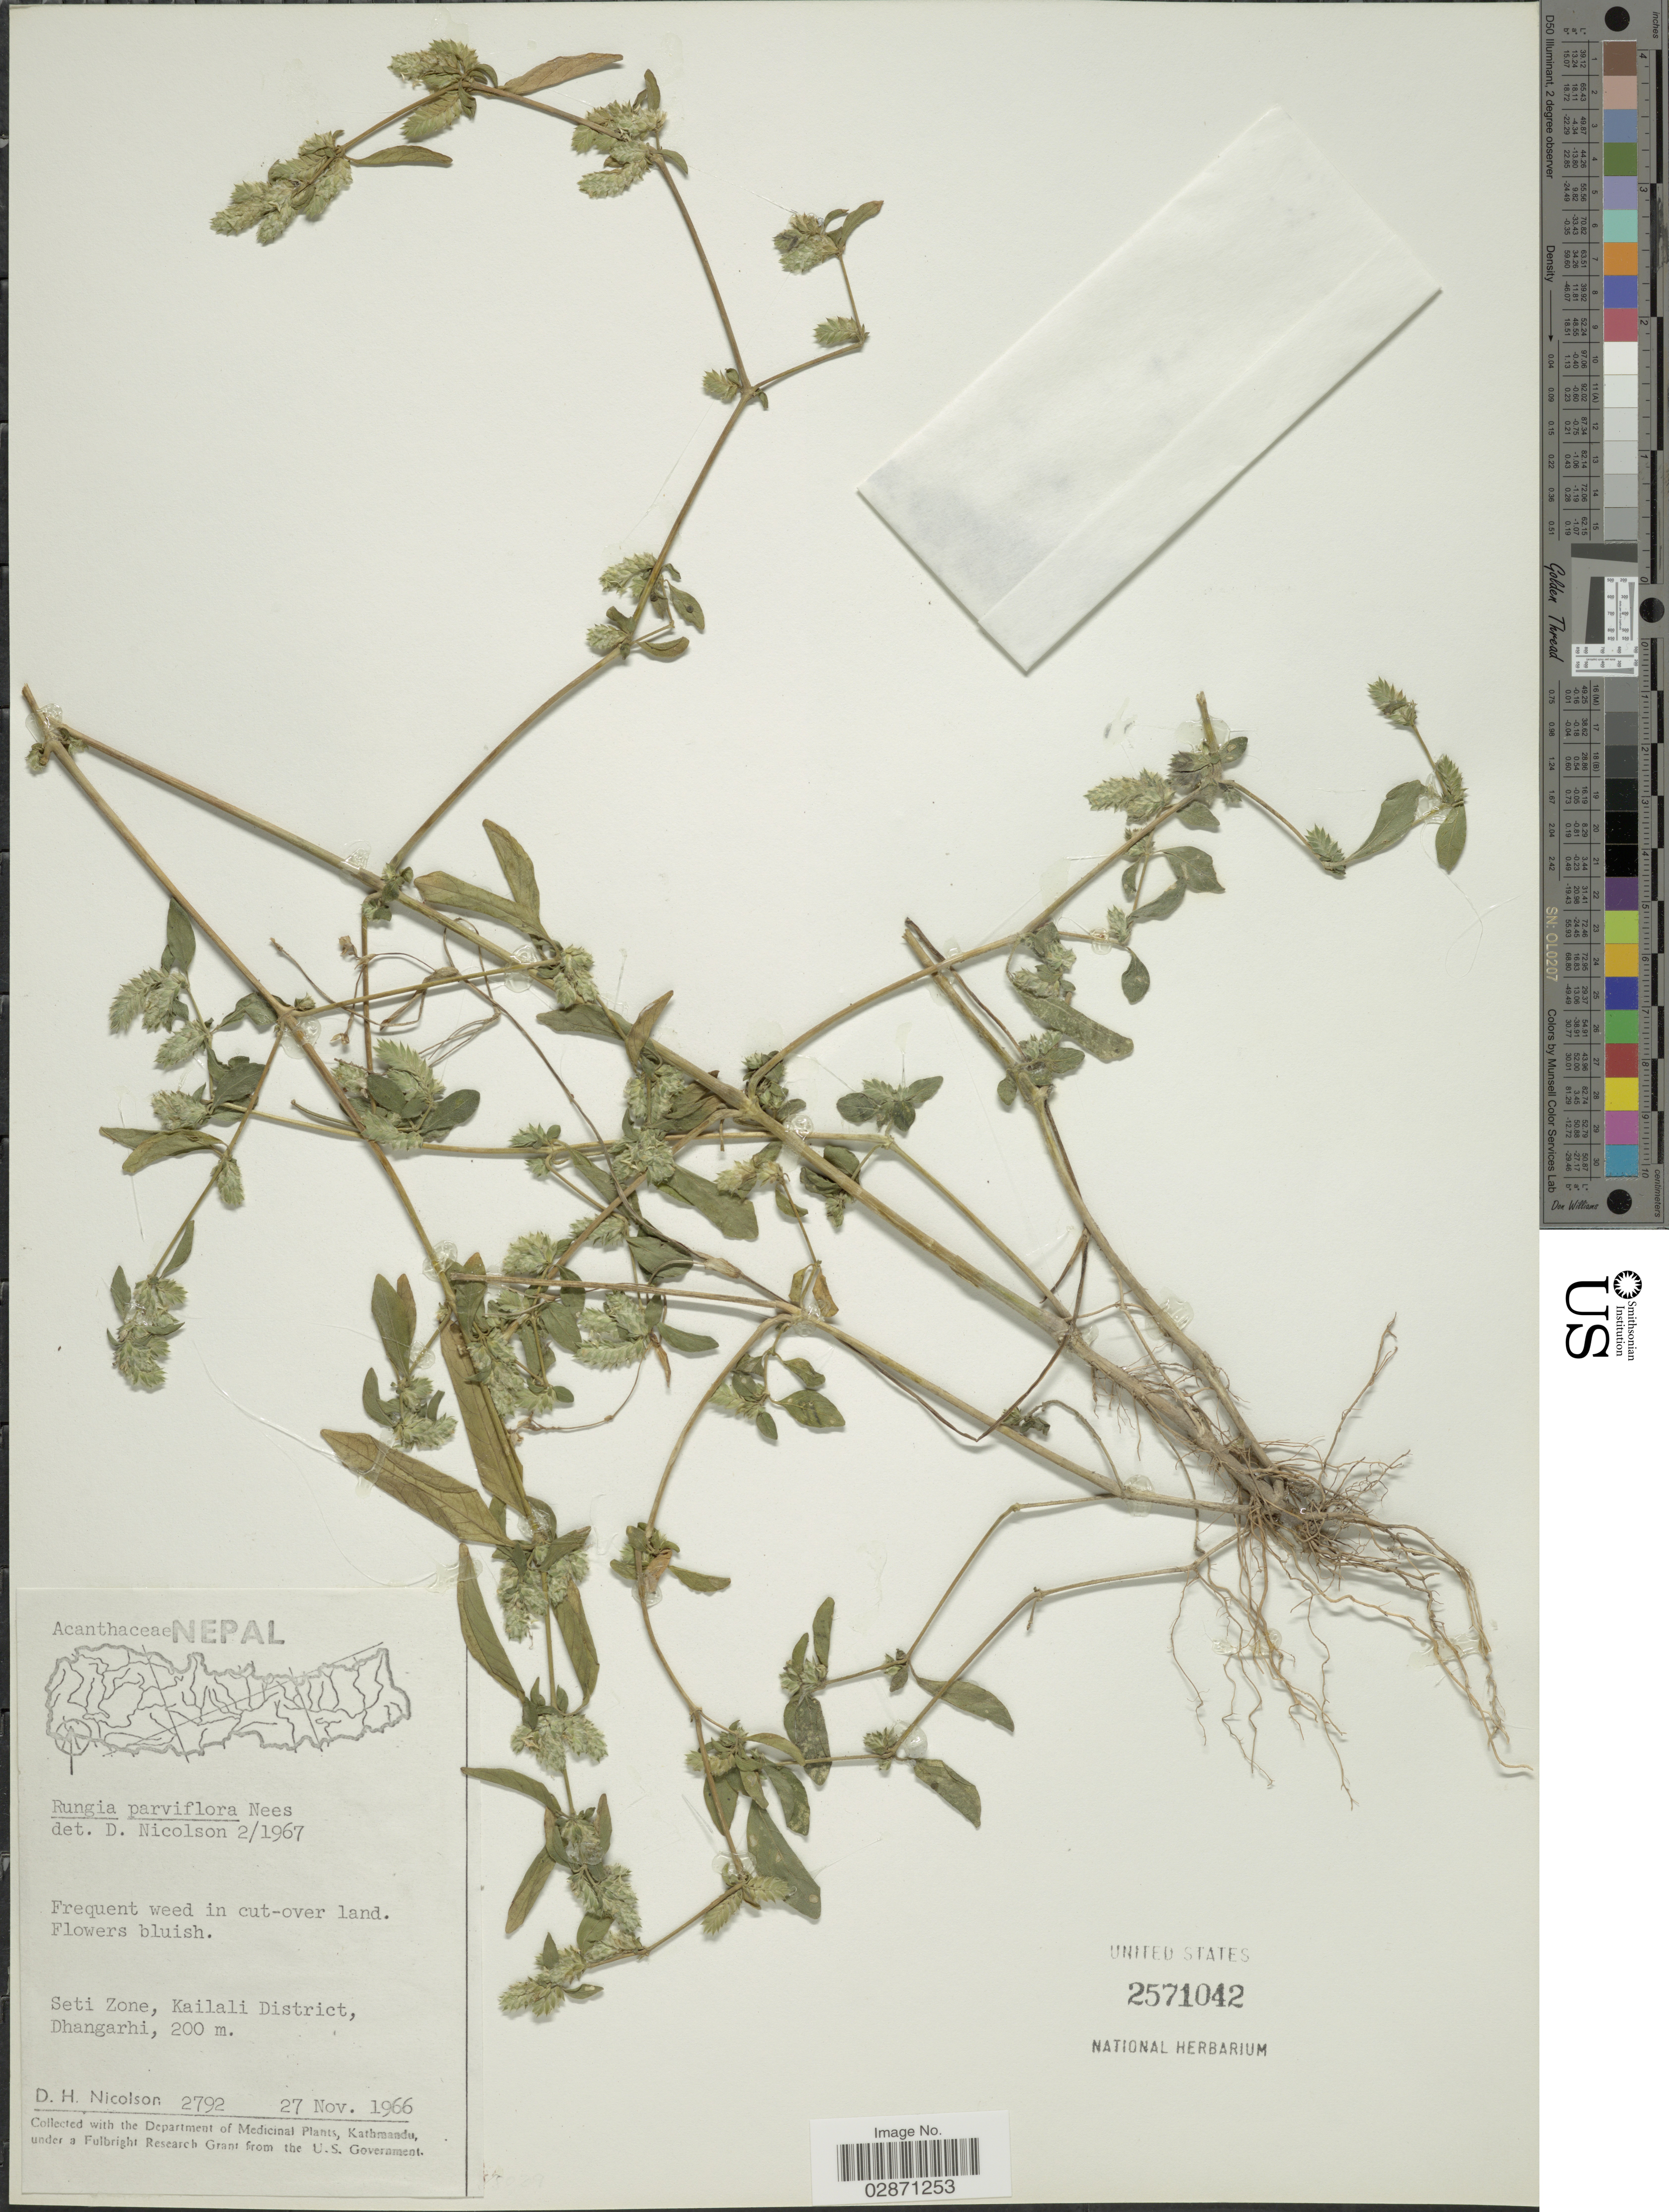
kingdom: Plantae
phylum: Tracheophyta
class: Magnoliopsida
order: Lamiales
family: Acanthaceae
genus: Rungia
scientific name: Rungia parviflora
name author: Nees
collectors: D. H. Nicolson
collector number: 2792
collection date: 1966-11-27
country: Nepal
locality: Seti Zone, Kailali District, Dhangarhi.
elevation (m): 200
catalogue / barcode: US 2571042